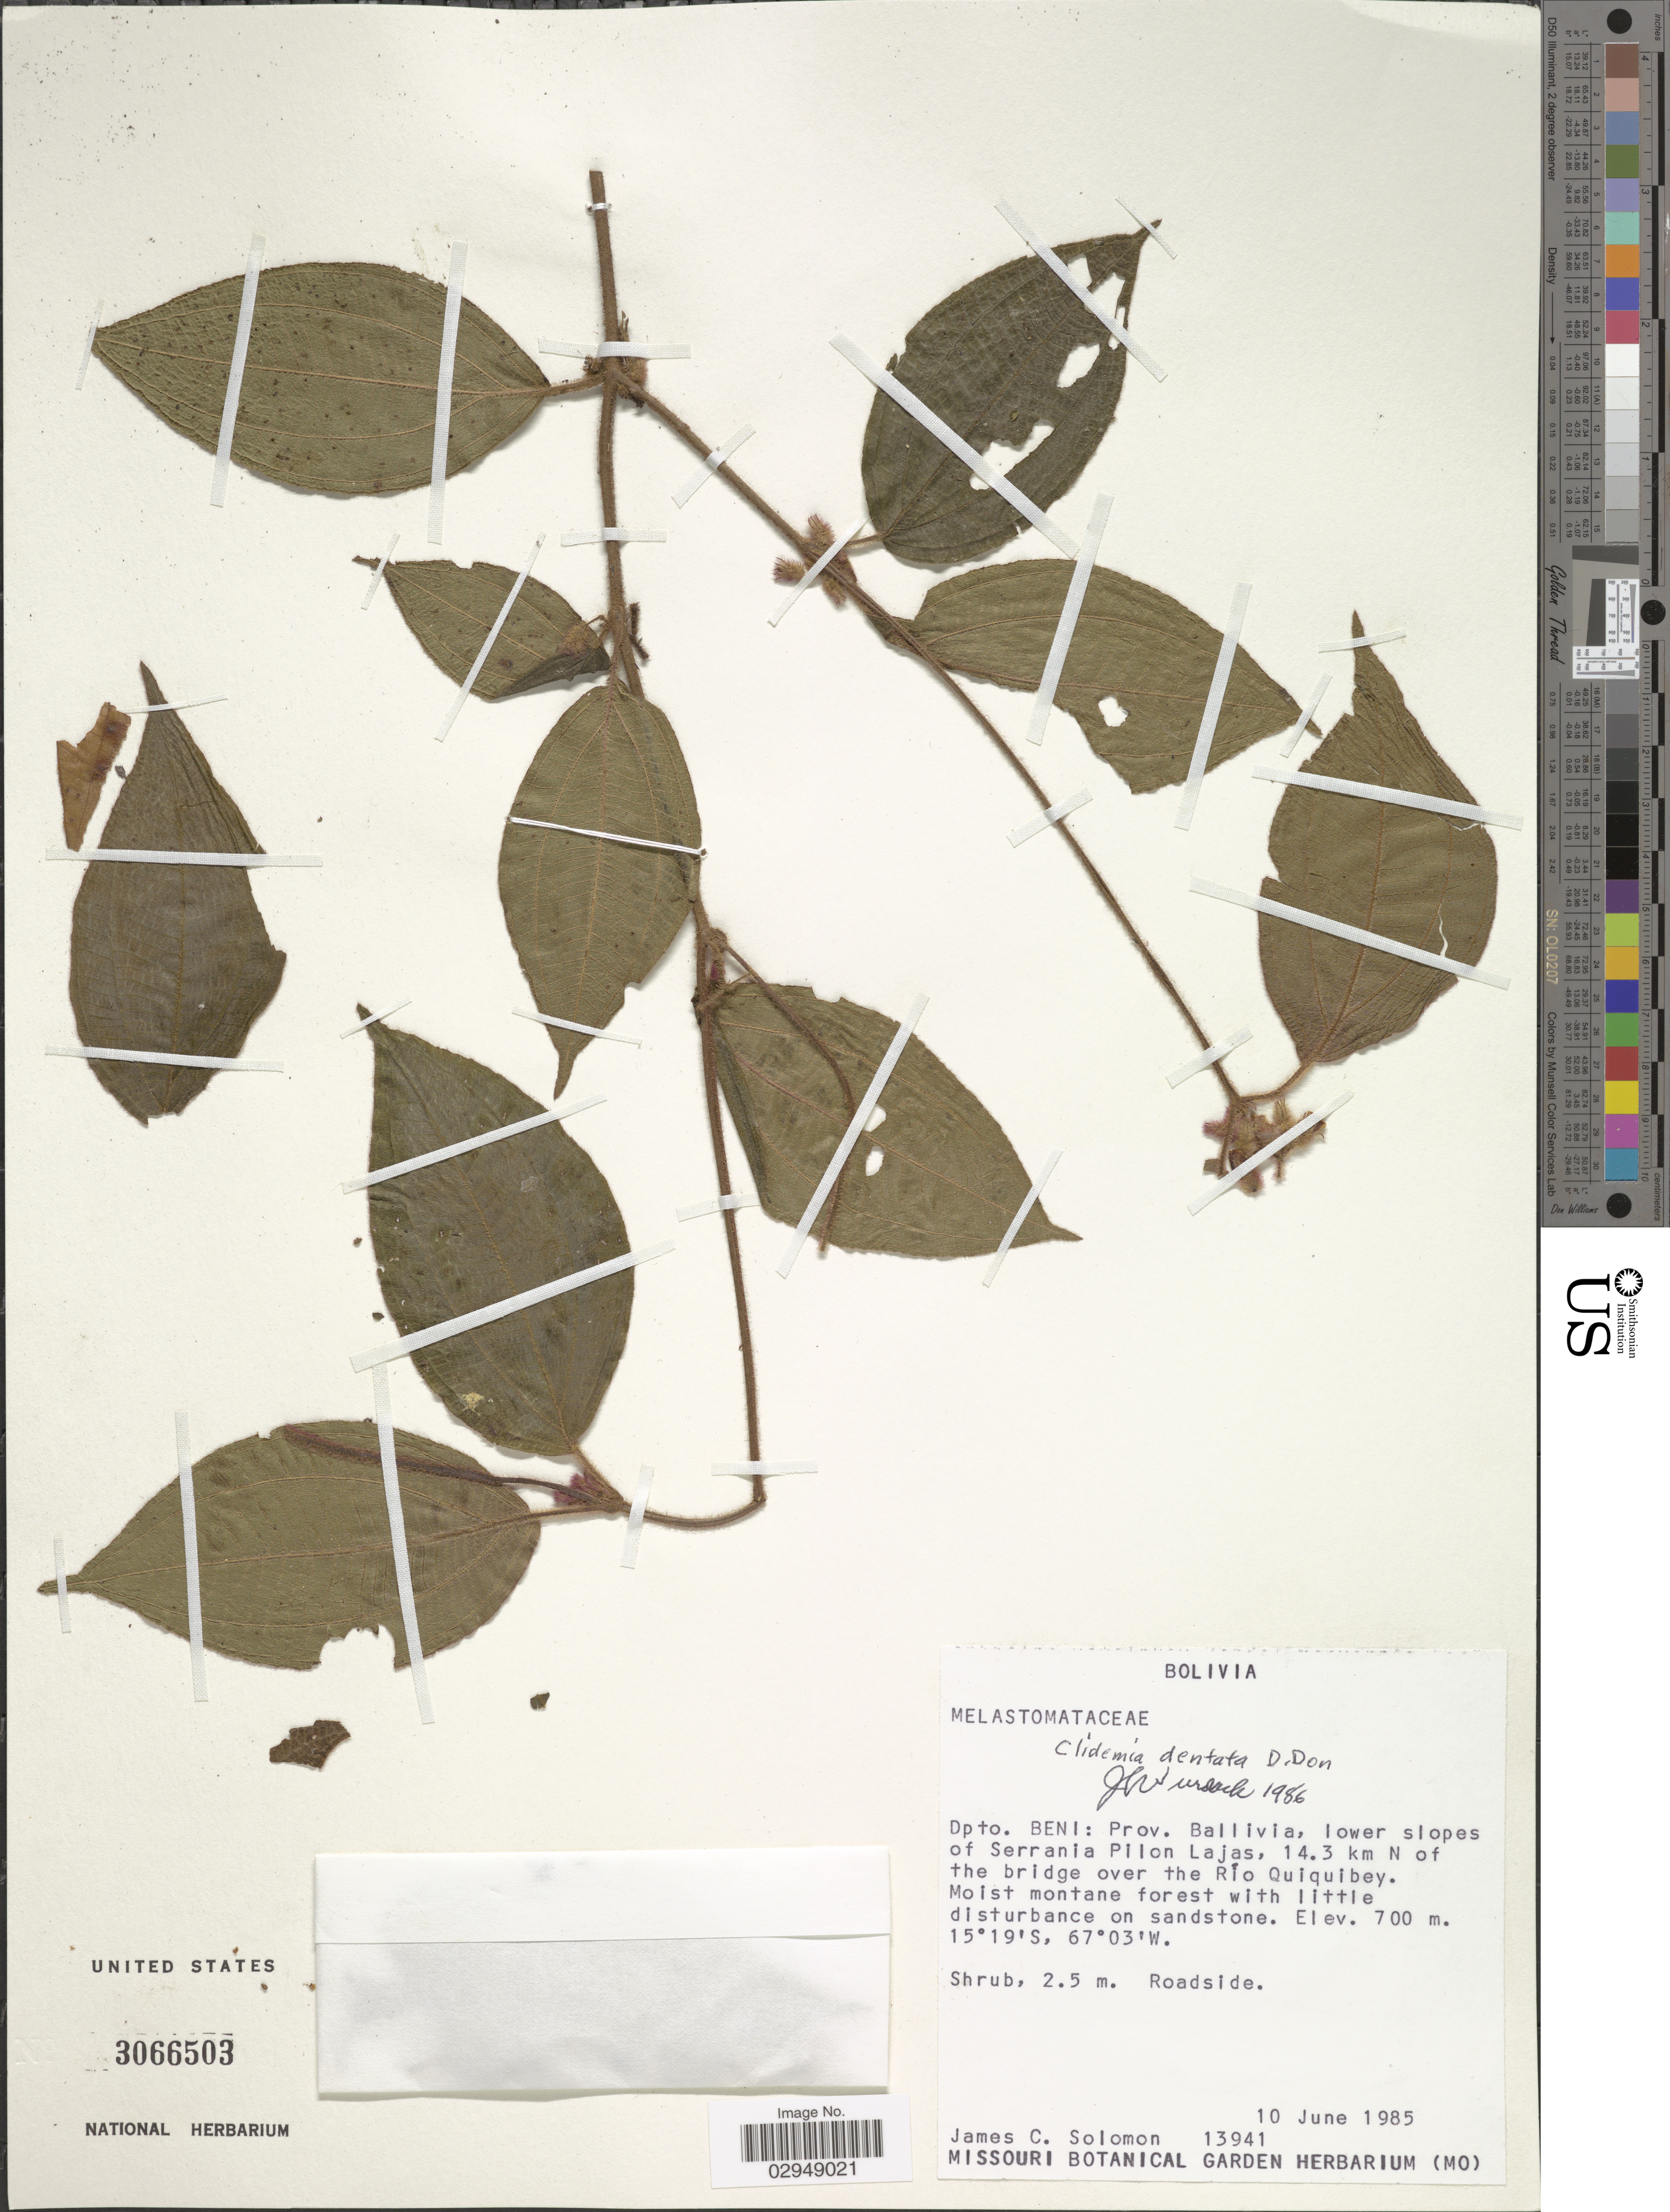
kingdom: Plantae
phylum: Tracheophyta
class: Magnoliopsida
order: Myrtales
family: Melastomataceae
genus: Clidemia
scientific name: Clidemia dentata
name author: D. Don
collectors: J. C. Solomon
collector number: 13941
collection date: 1985-06-10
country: Bolivia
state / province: Beni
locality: Dpto. Beni: Prov. Ballivia, lower slopes of Serrania Pilon Lajas, 14.3 km N of the bridge over the Río Quiquibey.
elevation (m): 700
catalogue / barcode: US 3066503